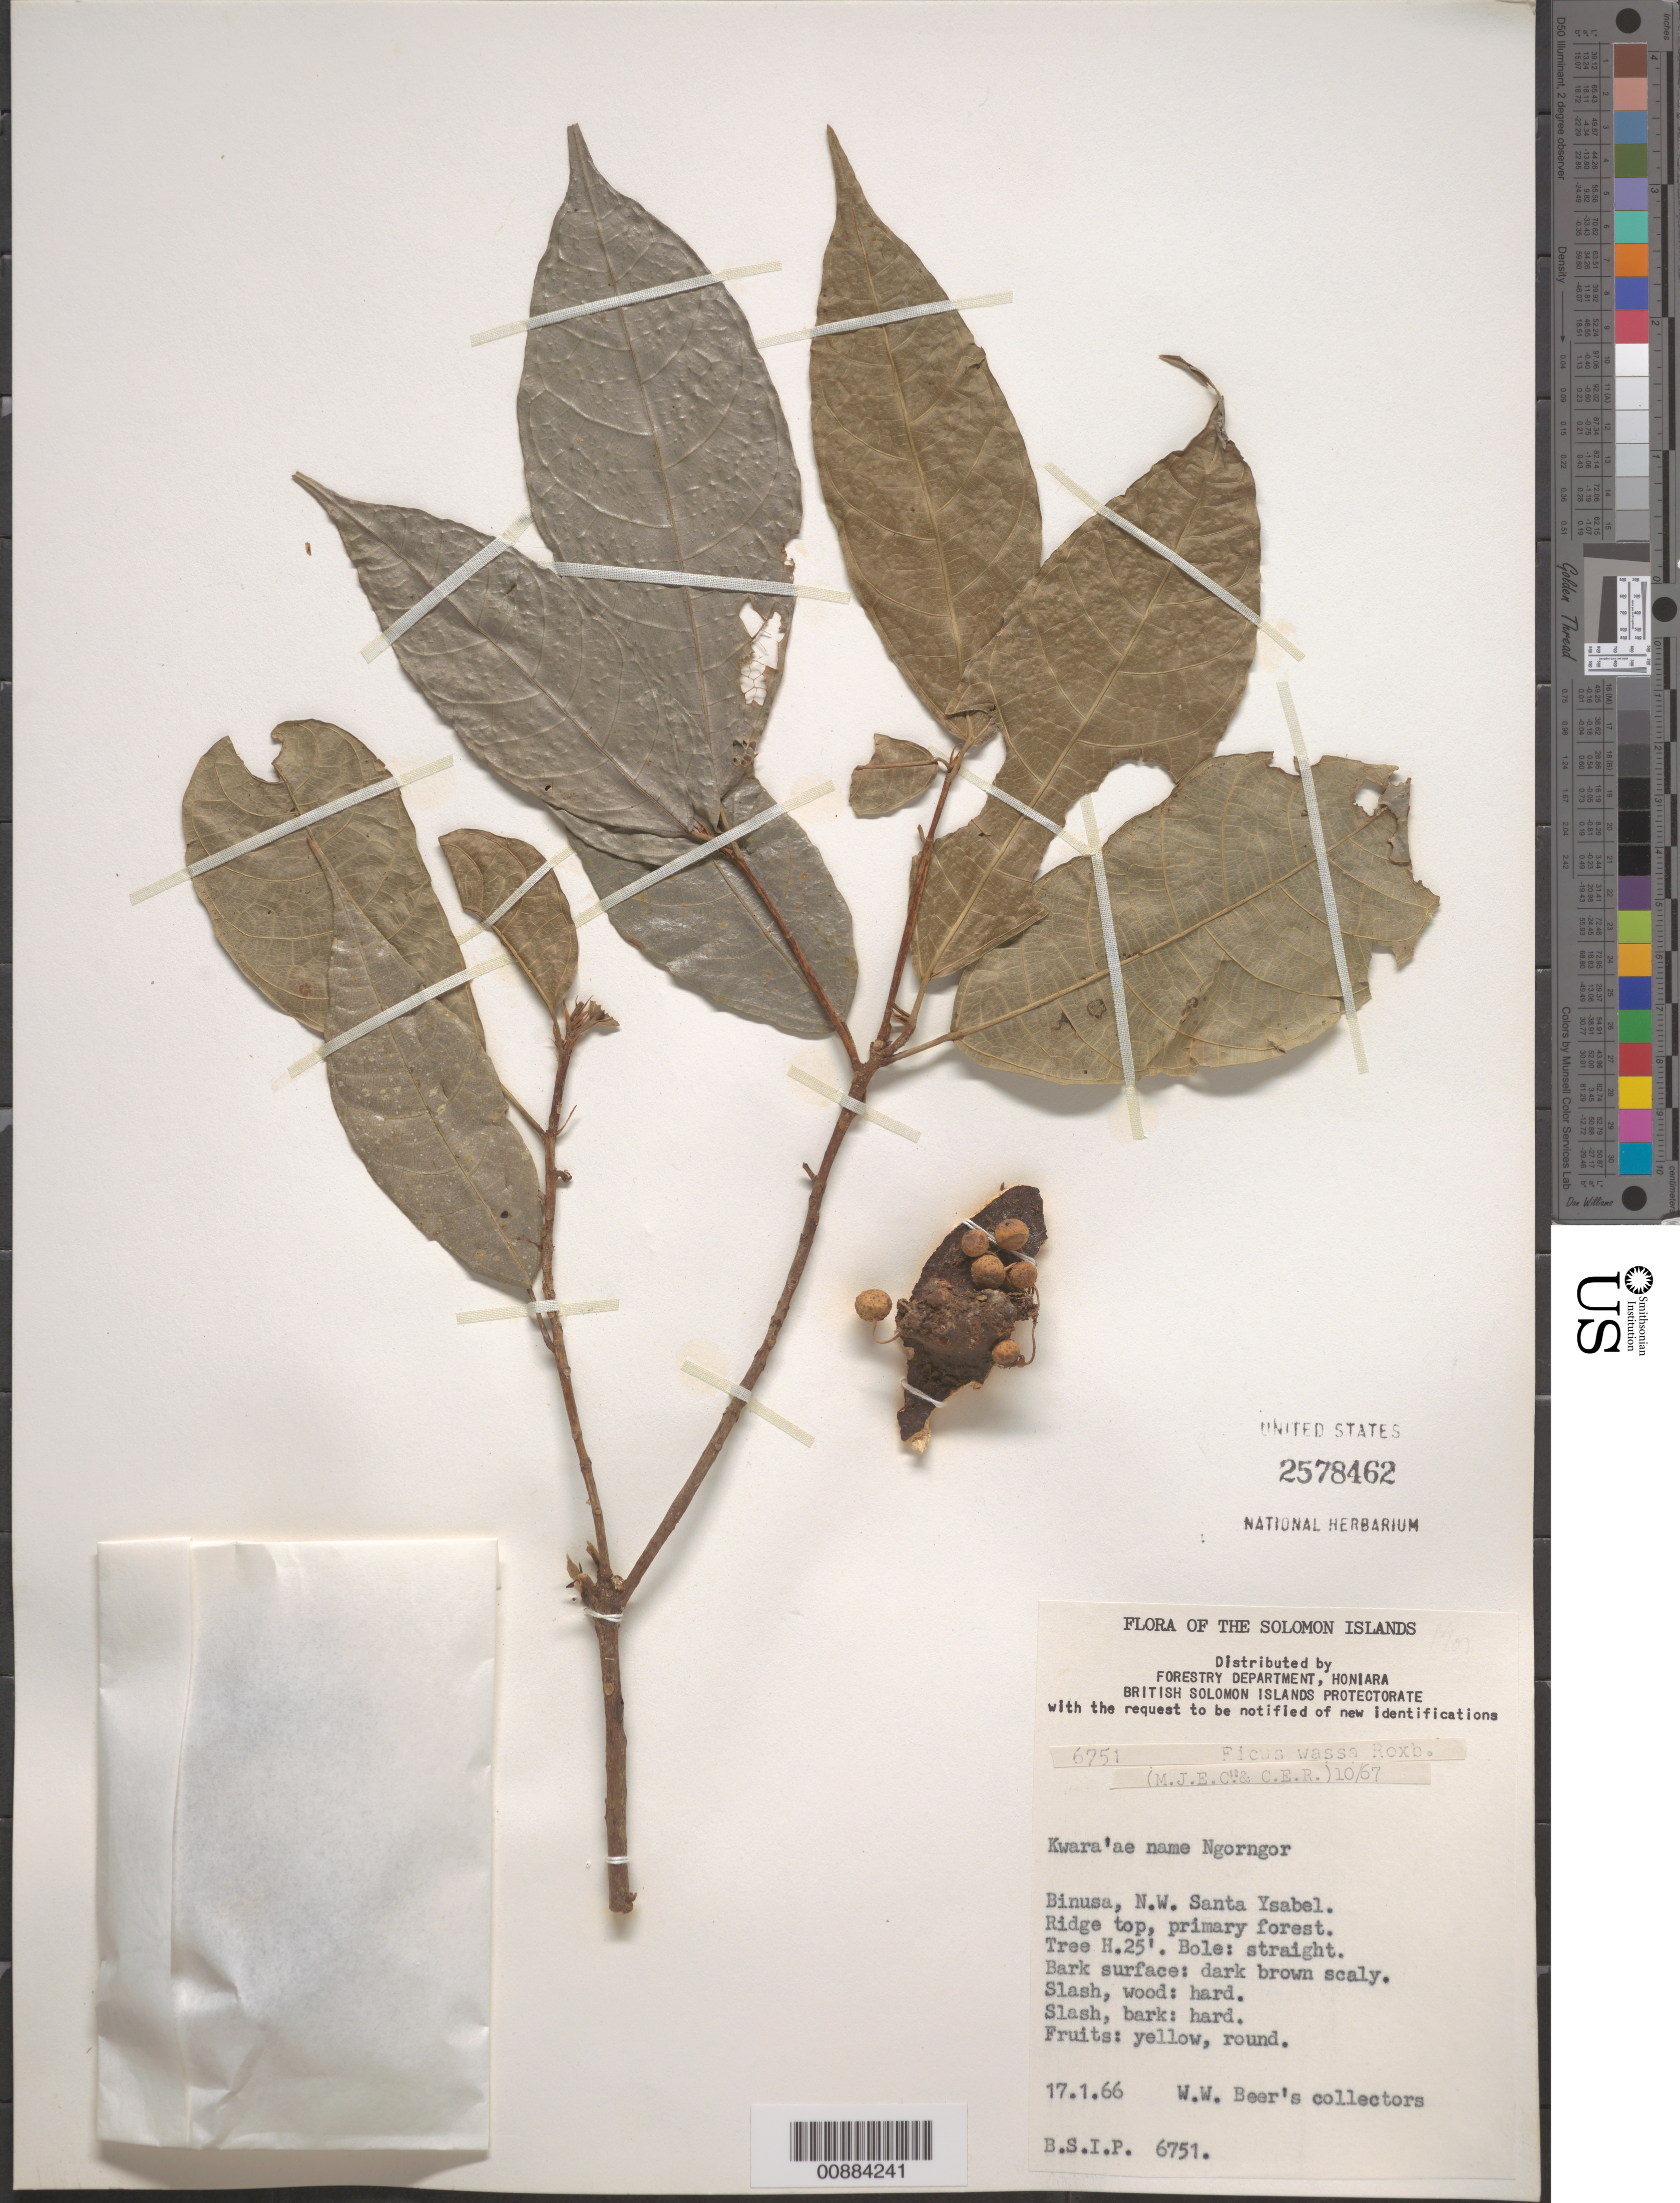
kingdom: Plantae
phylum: Tracheophyta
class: Magnoliopsida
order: Rosales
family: Moraceae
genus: Ficus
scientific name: Ficus wassa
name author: Roxb.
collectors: W. Beer's Collectors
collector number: BSIP 6751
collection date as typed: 17 Jan 1966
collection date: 1966-01-17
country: Solomon Islands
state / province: Isabel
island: Santa Isabel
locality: Binusa, NW Santa Ysabel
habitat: ridge top, primary forest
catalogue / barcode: US 2578462